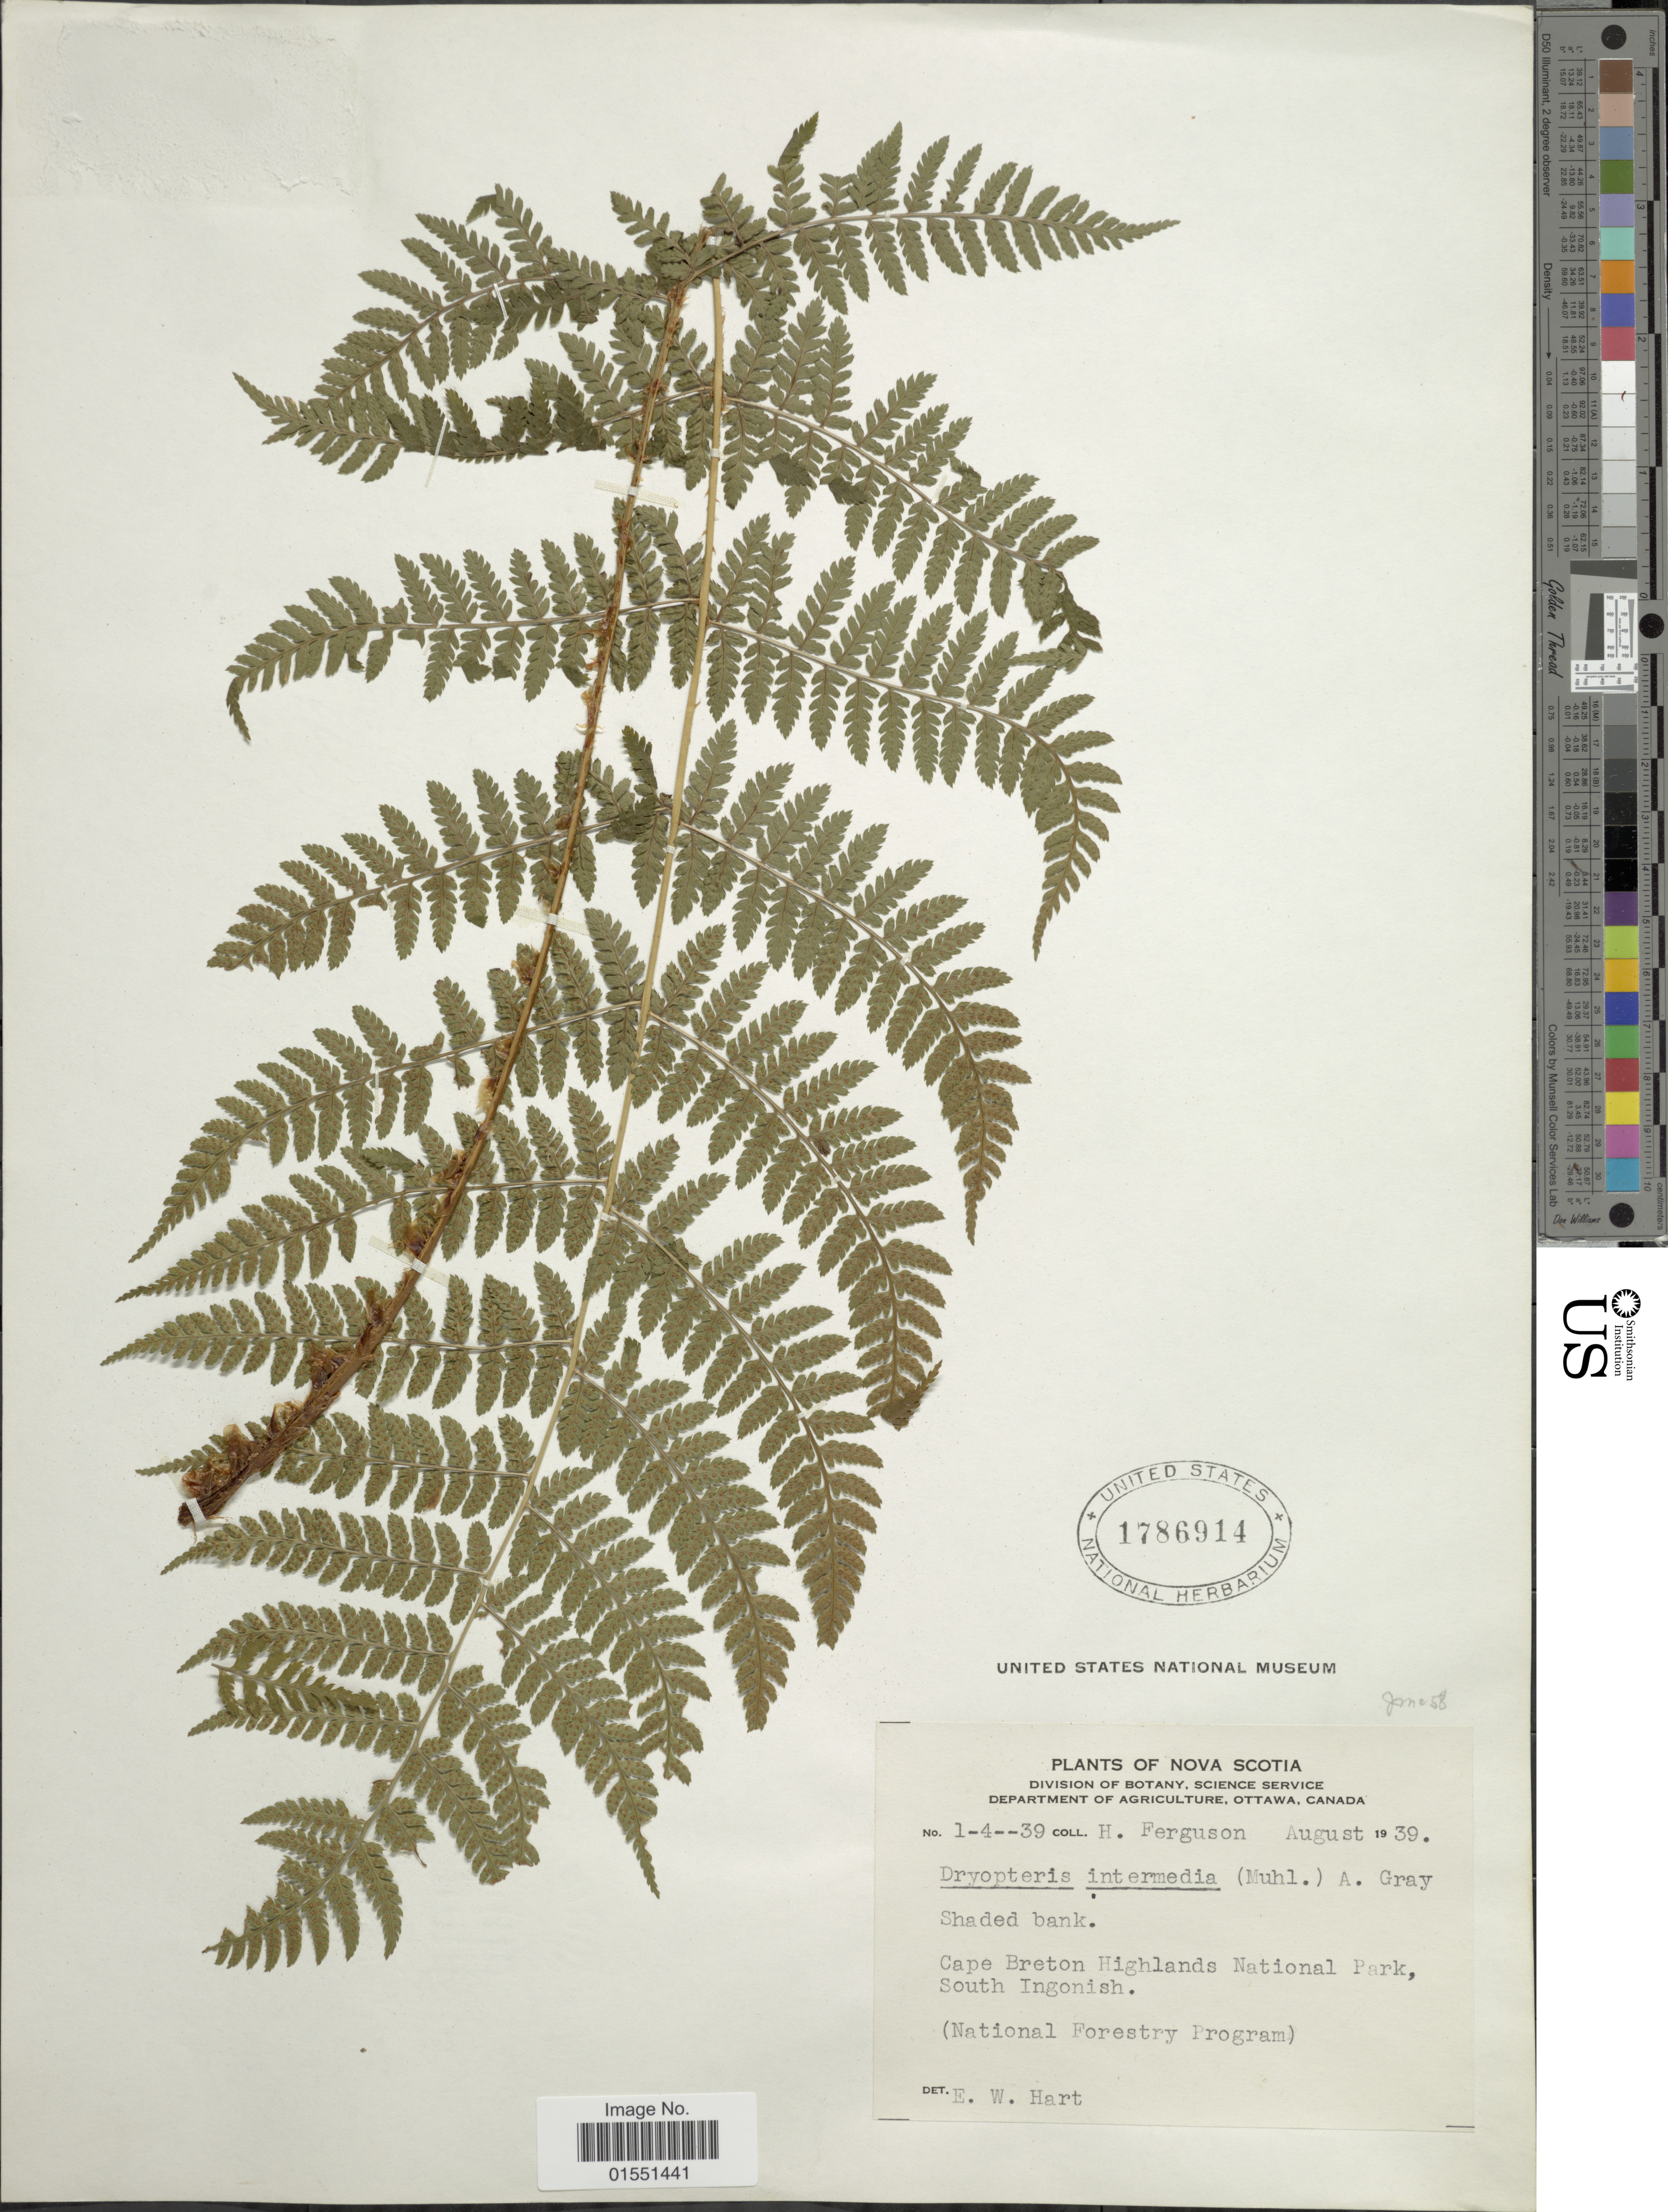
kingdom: Plantae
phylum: Tracheophyta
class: Polypodiopsida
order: Polypodiales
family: Dryopteridaceae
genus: Dryopteris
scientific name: Dryopteris intermedia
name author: (Muhl.) A. Gray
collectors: H. Ferguson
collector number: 1-4--39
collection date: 1939-08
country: Canada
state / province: Nova Scotia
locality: Cape Breton Highlands National Park, South Ingonish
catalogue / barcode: US 1786914